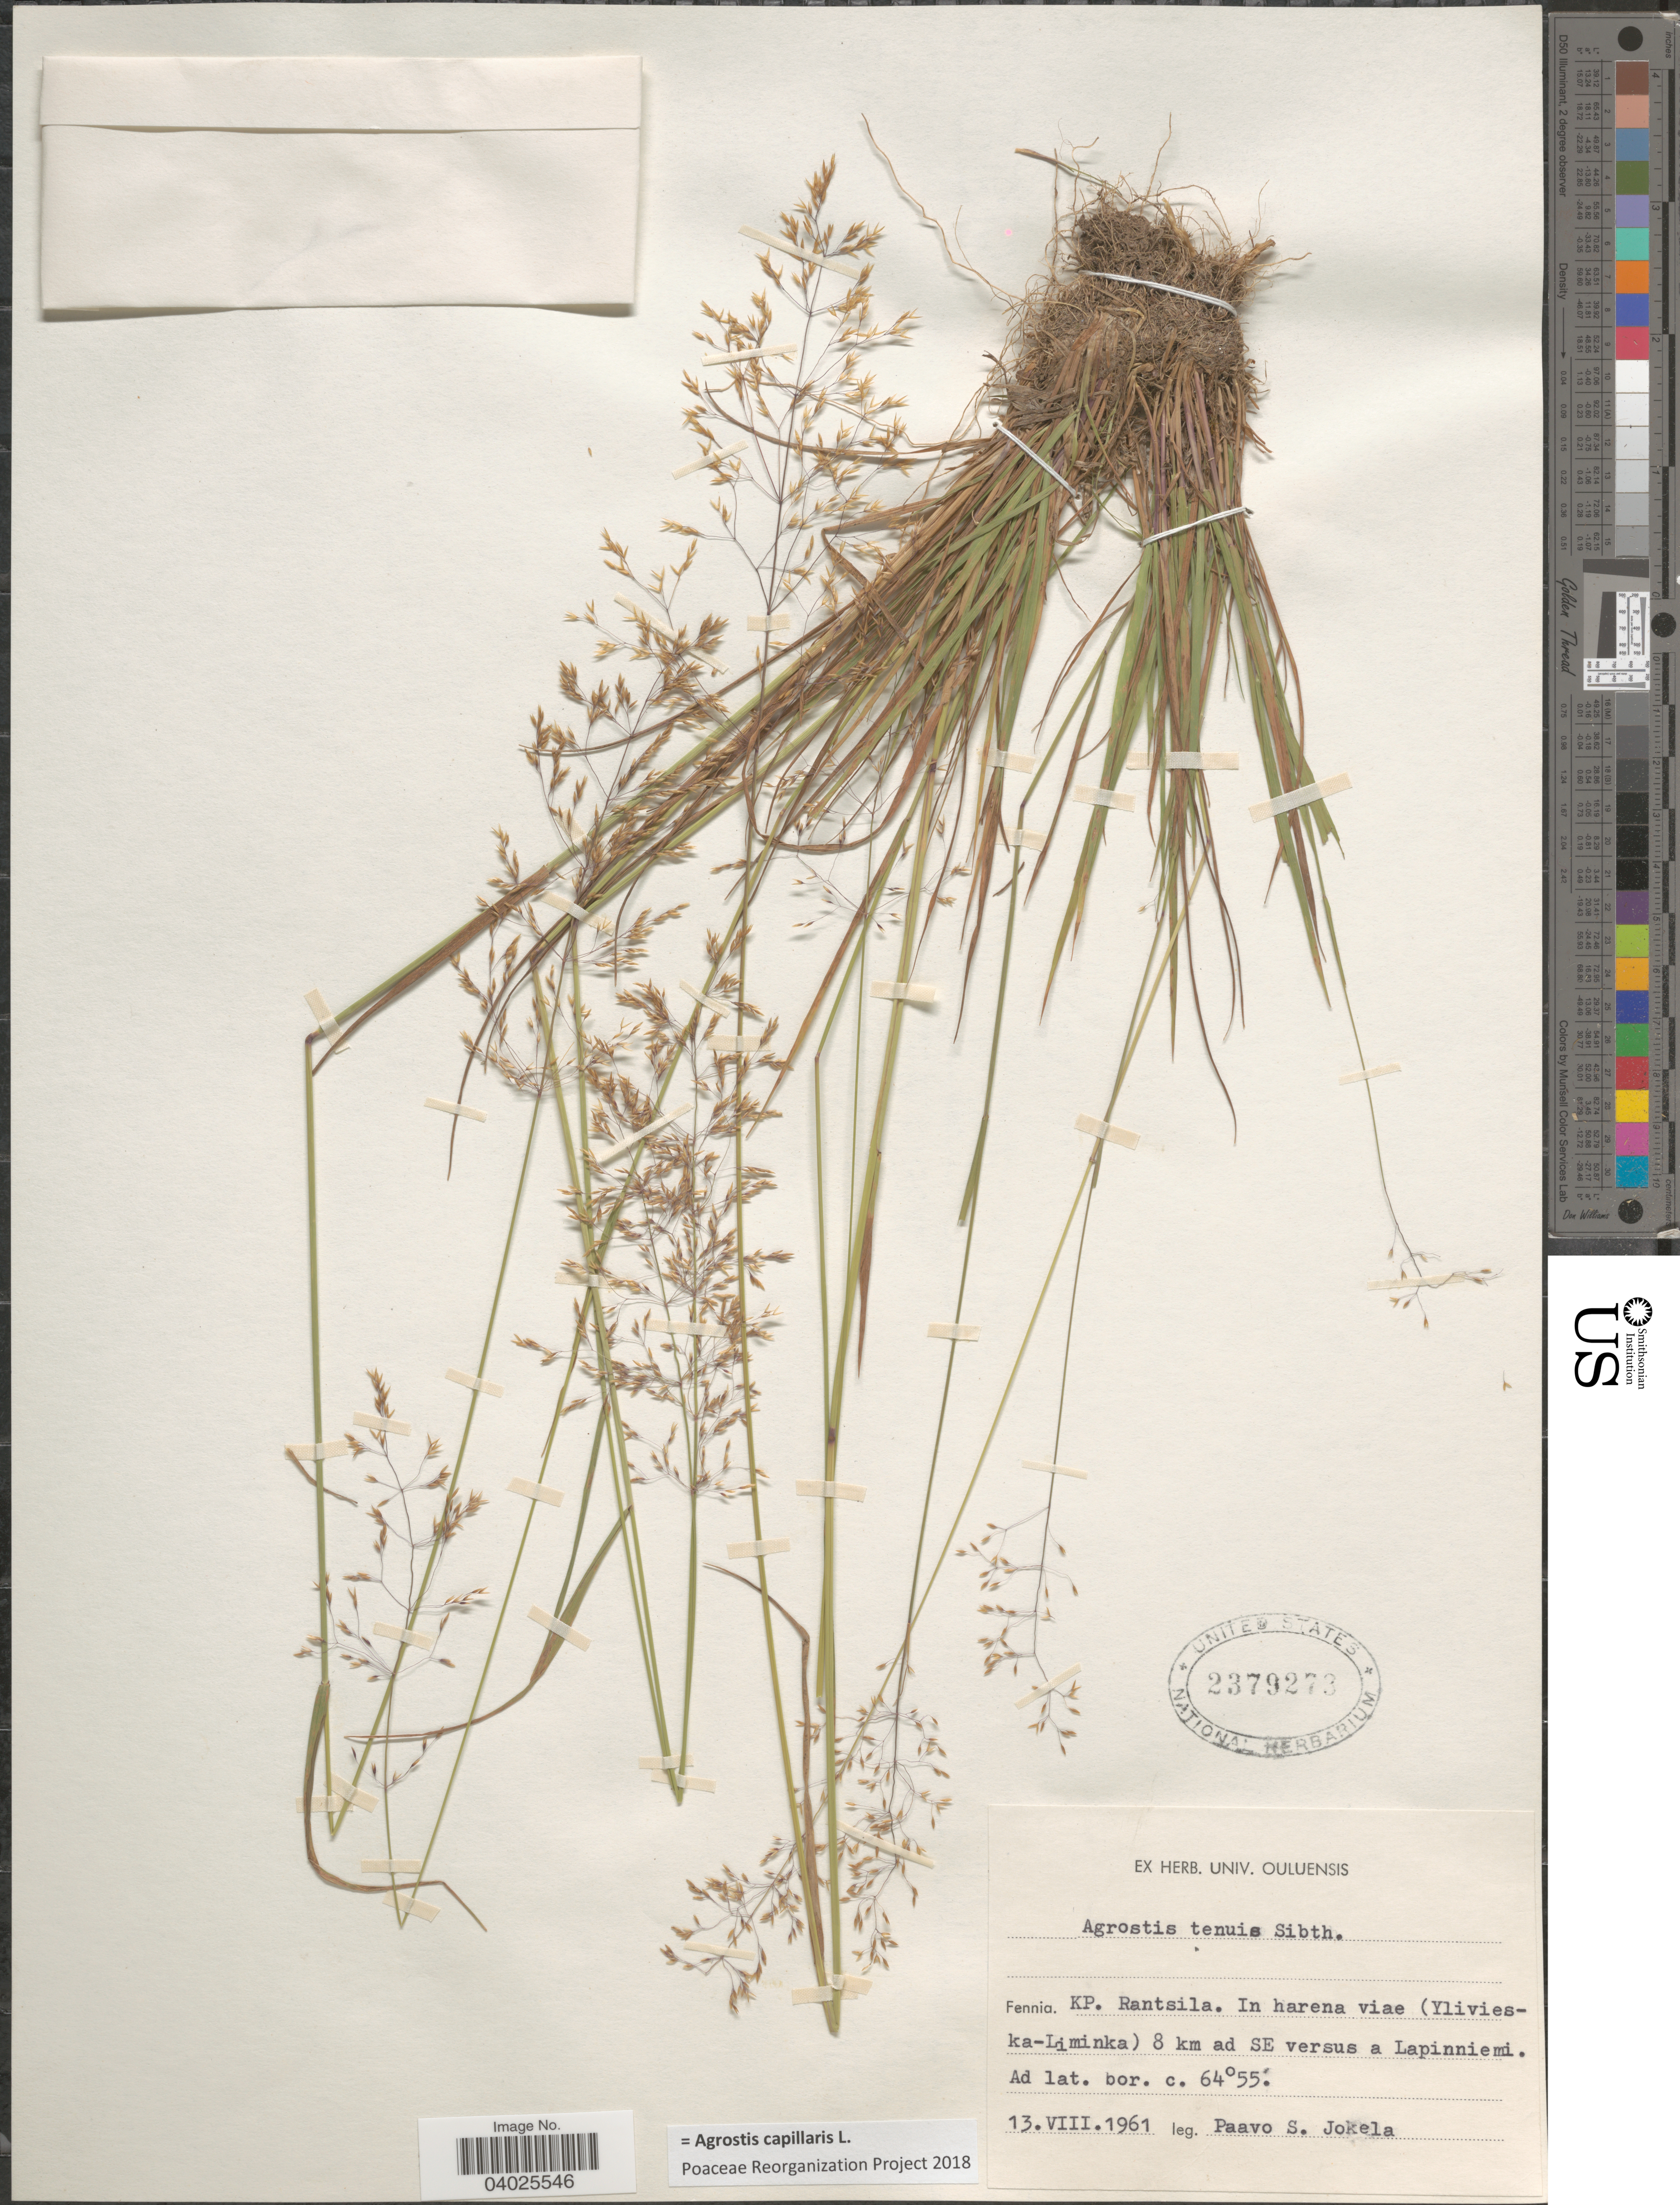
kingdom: Plantae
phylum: Tracheophyta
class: Liliopsida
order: Poales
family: Poaceae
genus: Agrostis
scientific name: Agrostis capillaris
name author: L.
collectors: P. Jokela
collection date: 1961-08-13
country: Finland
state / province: Keski-Pohjanmaa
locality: Fennia. KP. Rantsila. In harena viae (Ylivieska-Liminka) 8 km ad SE versus a Lapinniemi.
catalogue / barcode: US 2379273